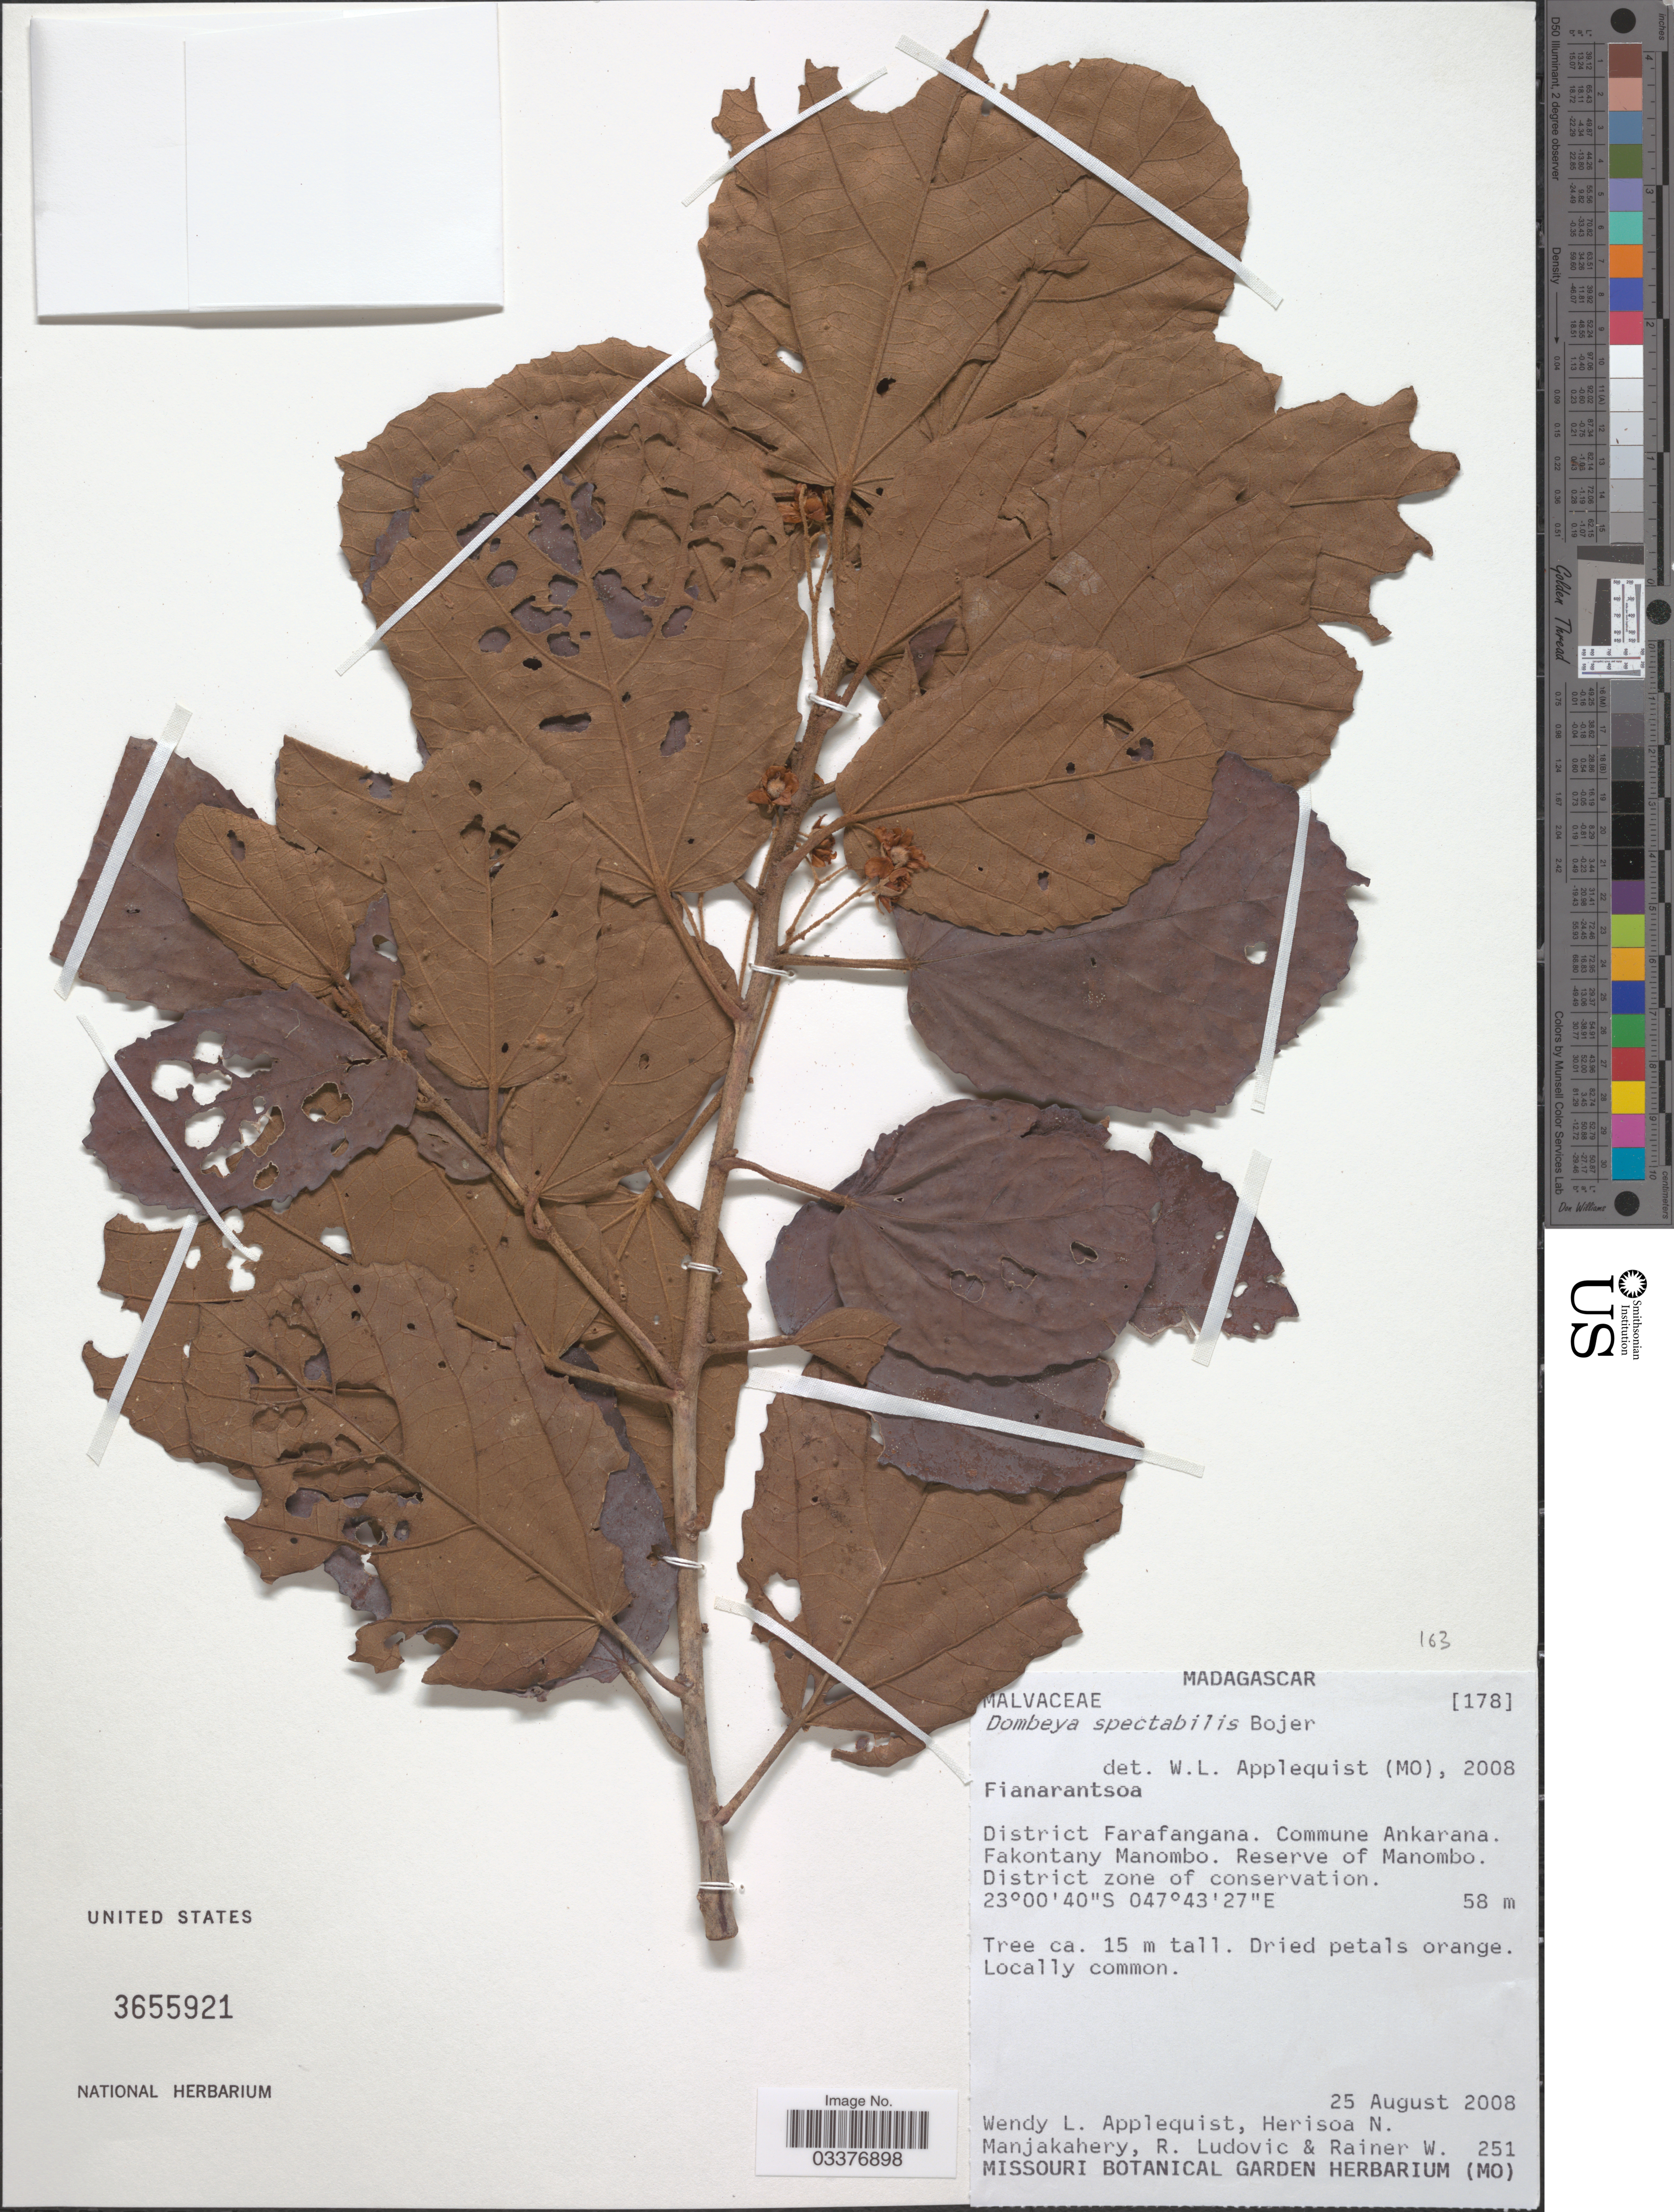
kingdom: Plantae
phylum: Tracheophyta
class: Magnoliopsida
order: Malvales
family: Malvaceae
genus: Dombeya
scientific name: Dombeya spectabilis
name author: Bojer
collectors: W. Applequist, H. N. Manjakahery, R. Ludovic & W. Rainer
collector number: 251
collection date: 2008-08-25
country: Madagascar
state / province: Atsimo-Atsinanana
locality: District Farafangana. Commune Ankarana. Fakontany Manombo. Reserve of Manombo. District zone of conservation.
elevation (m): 58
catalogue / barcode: US 3655921